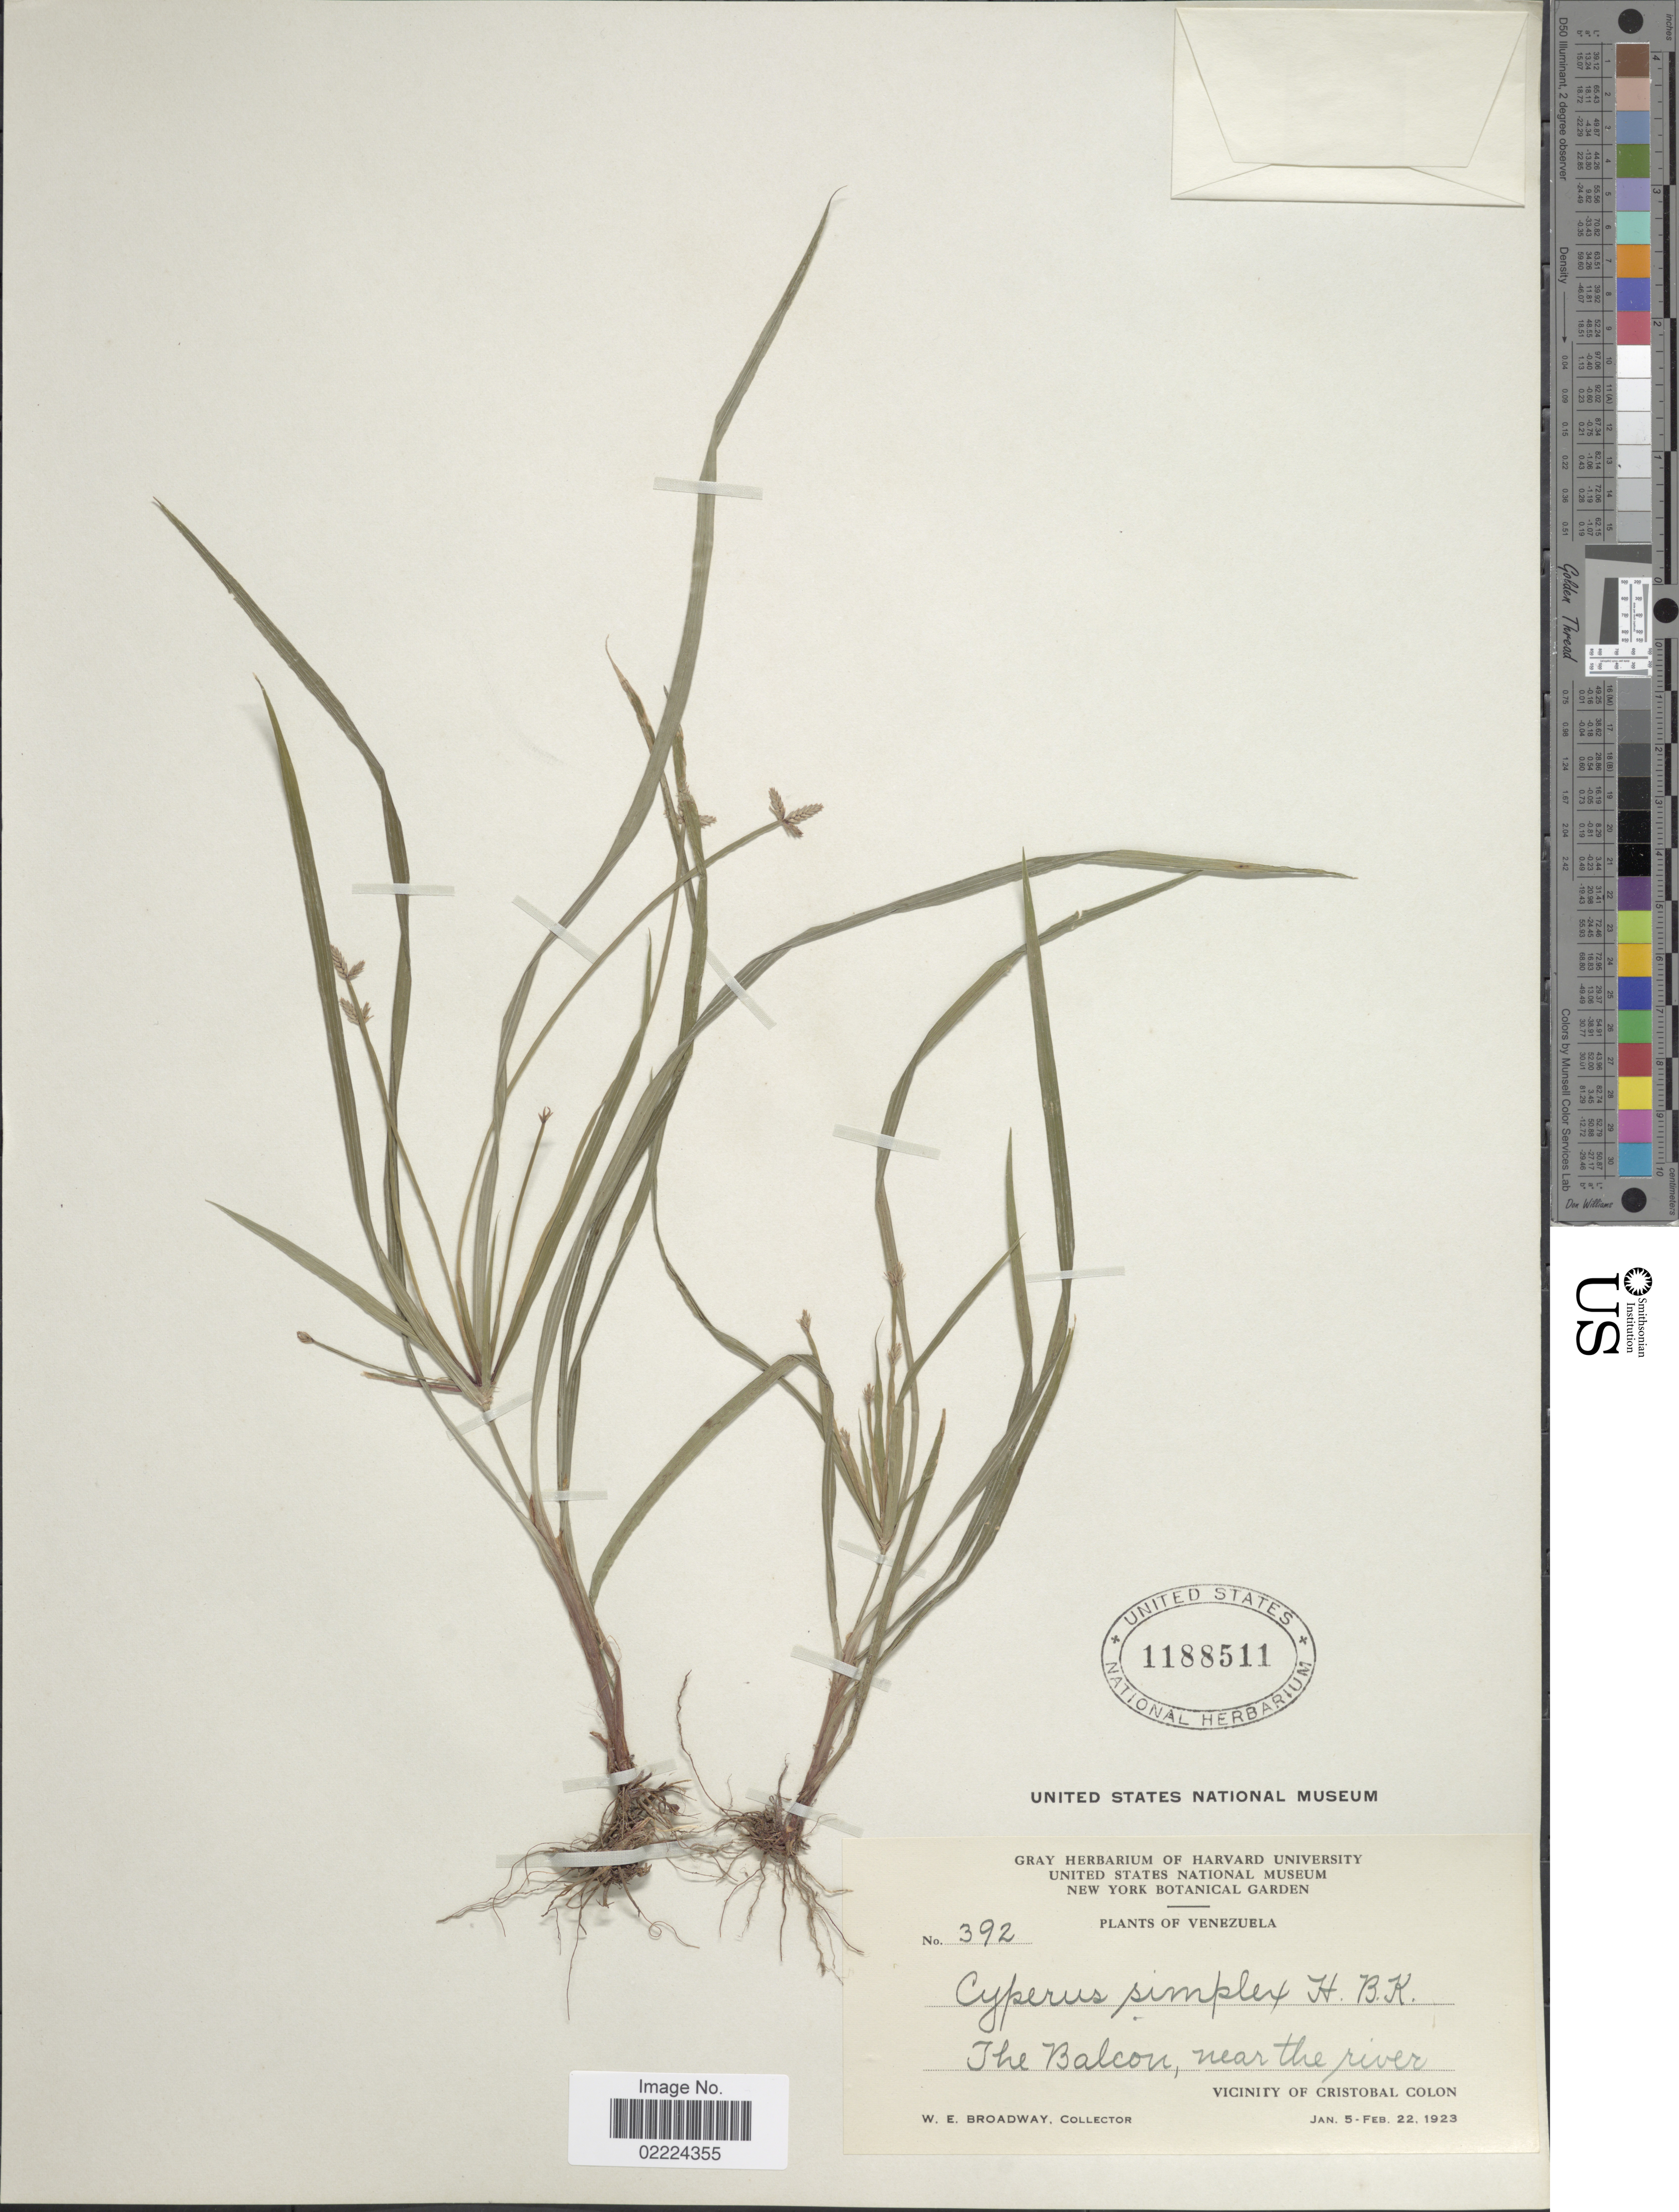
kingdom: Plantae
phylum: Tracheophyta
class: Liliopsida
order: Poales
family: Cyperaceae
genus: Cyperus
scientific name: Cyperus simplex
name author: Kunth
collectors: W. E. Broadway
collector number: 392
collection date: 1923-01-05/1923-02-22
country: Venezuela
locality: The Balcon, near the river, Vicinity of Cristobal Colon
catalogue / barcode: US 1188511